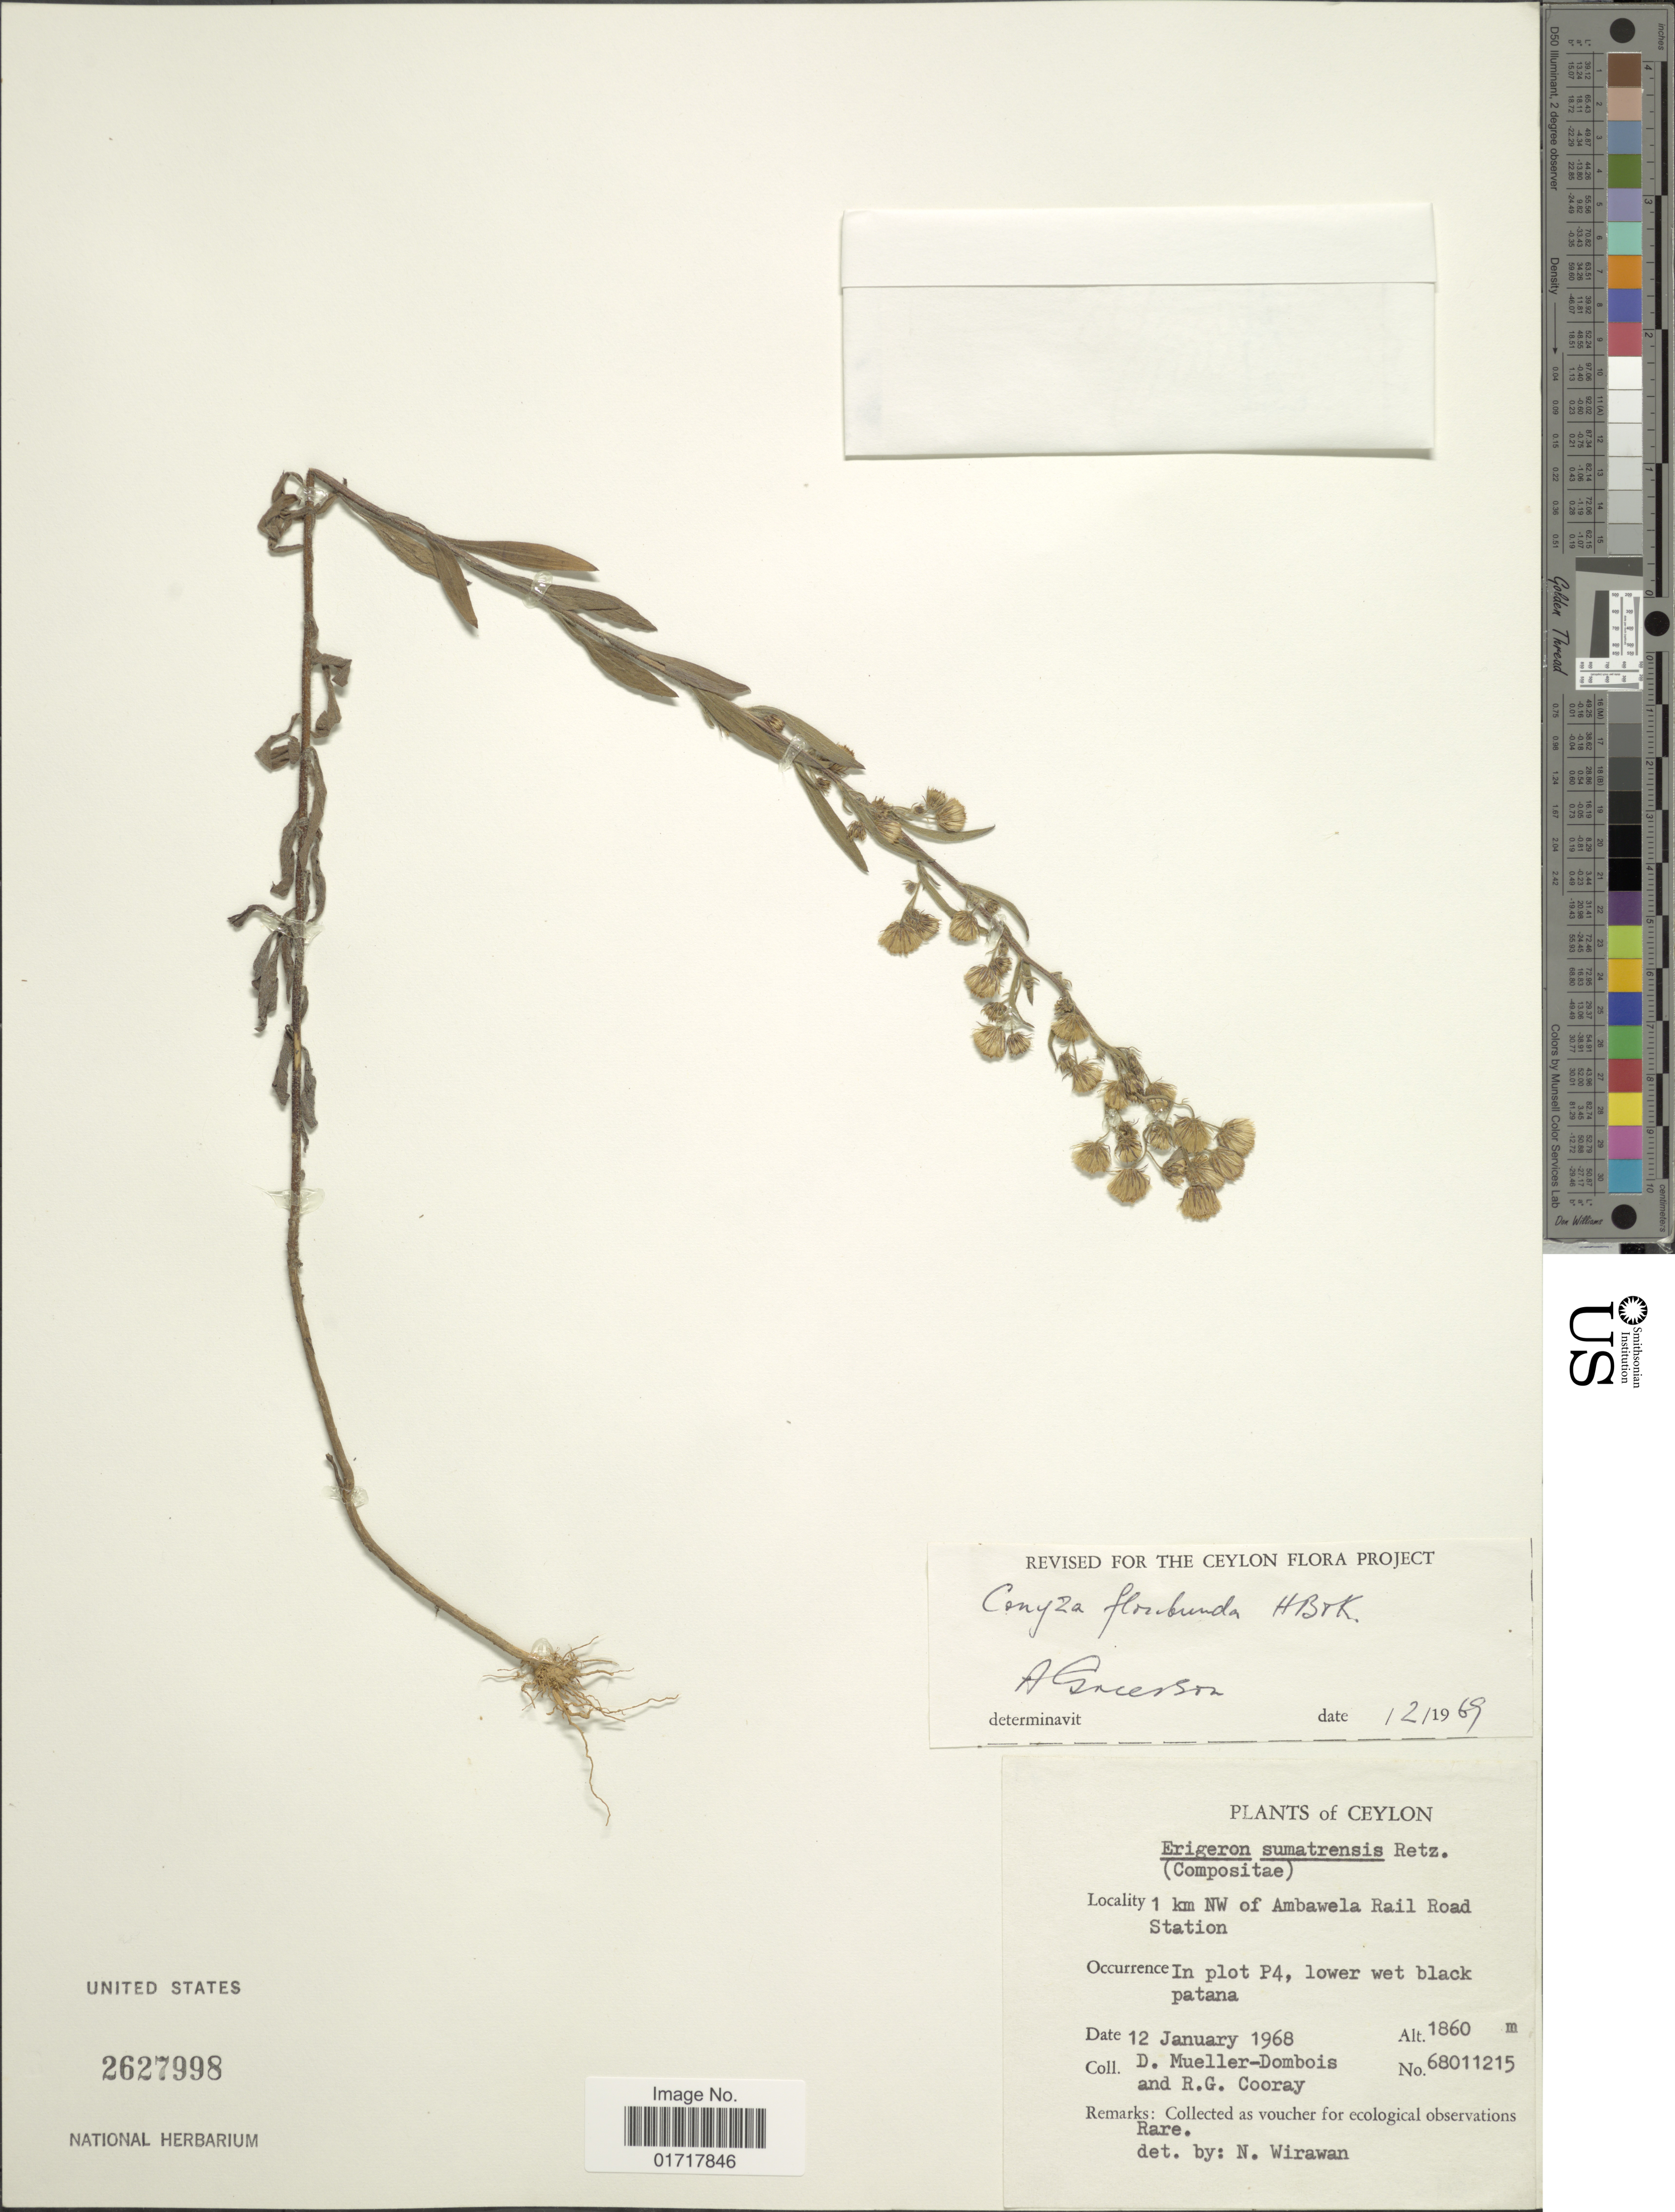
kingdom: Plantae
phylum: Tracheophyta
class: Magnoliopsida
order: Asterales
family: Asteraceae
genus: Conyza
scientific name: Conyza floribunda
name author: Kunth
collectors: D. Mueller-Dombois & R. Cooray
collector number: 68011215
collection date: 1968-01-12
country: Sri Lanka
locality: Ceylon. 1 km NW of Ambawela Rail Road, Station.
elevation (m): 1860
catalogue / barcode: US 2627998